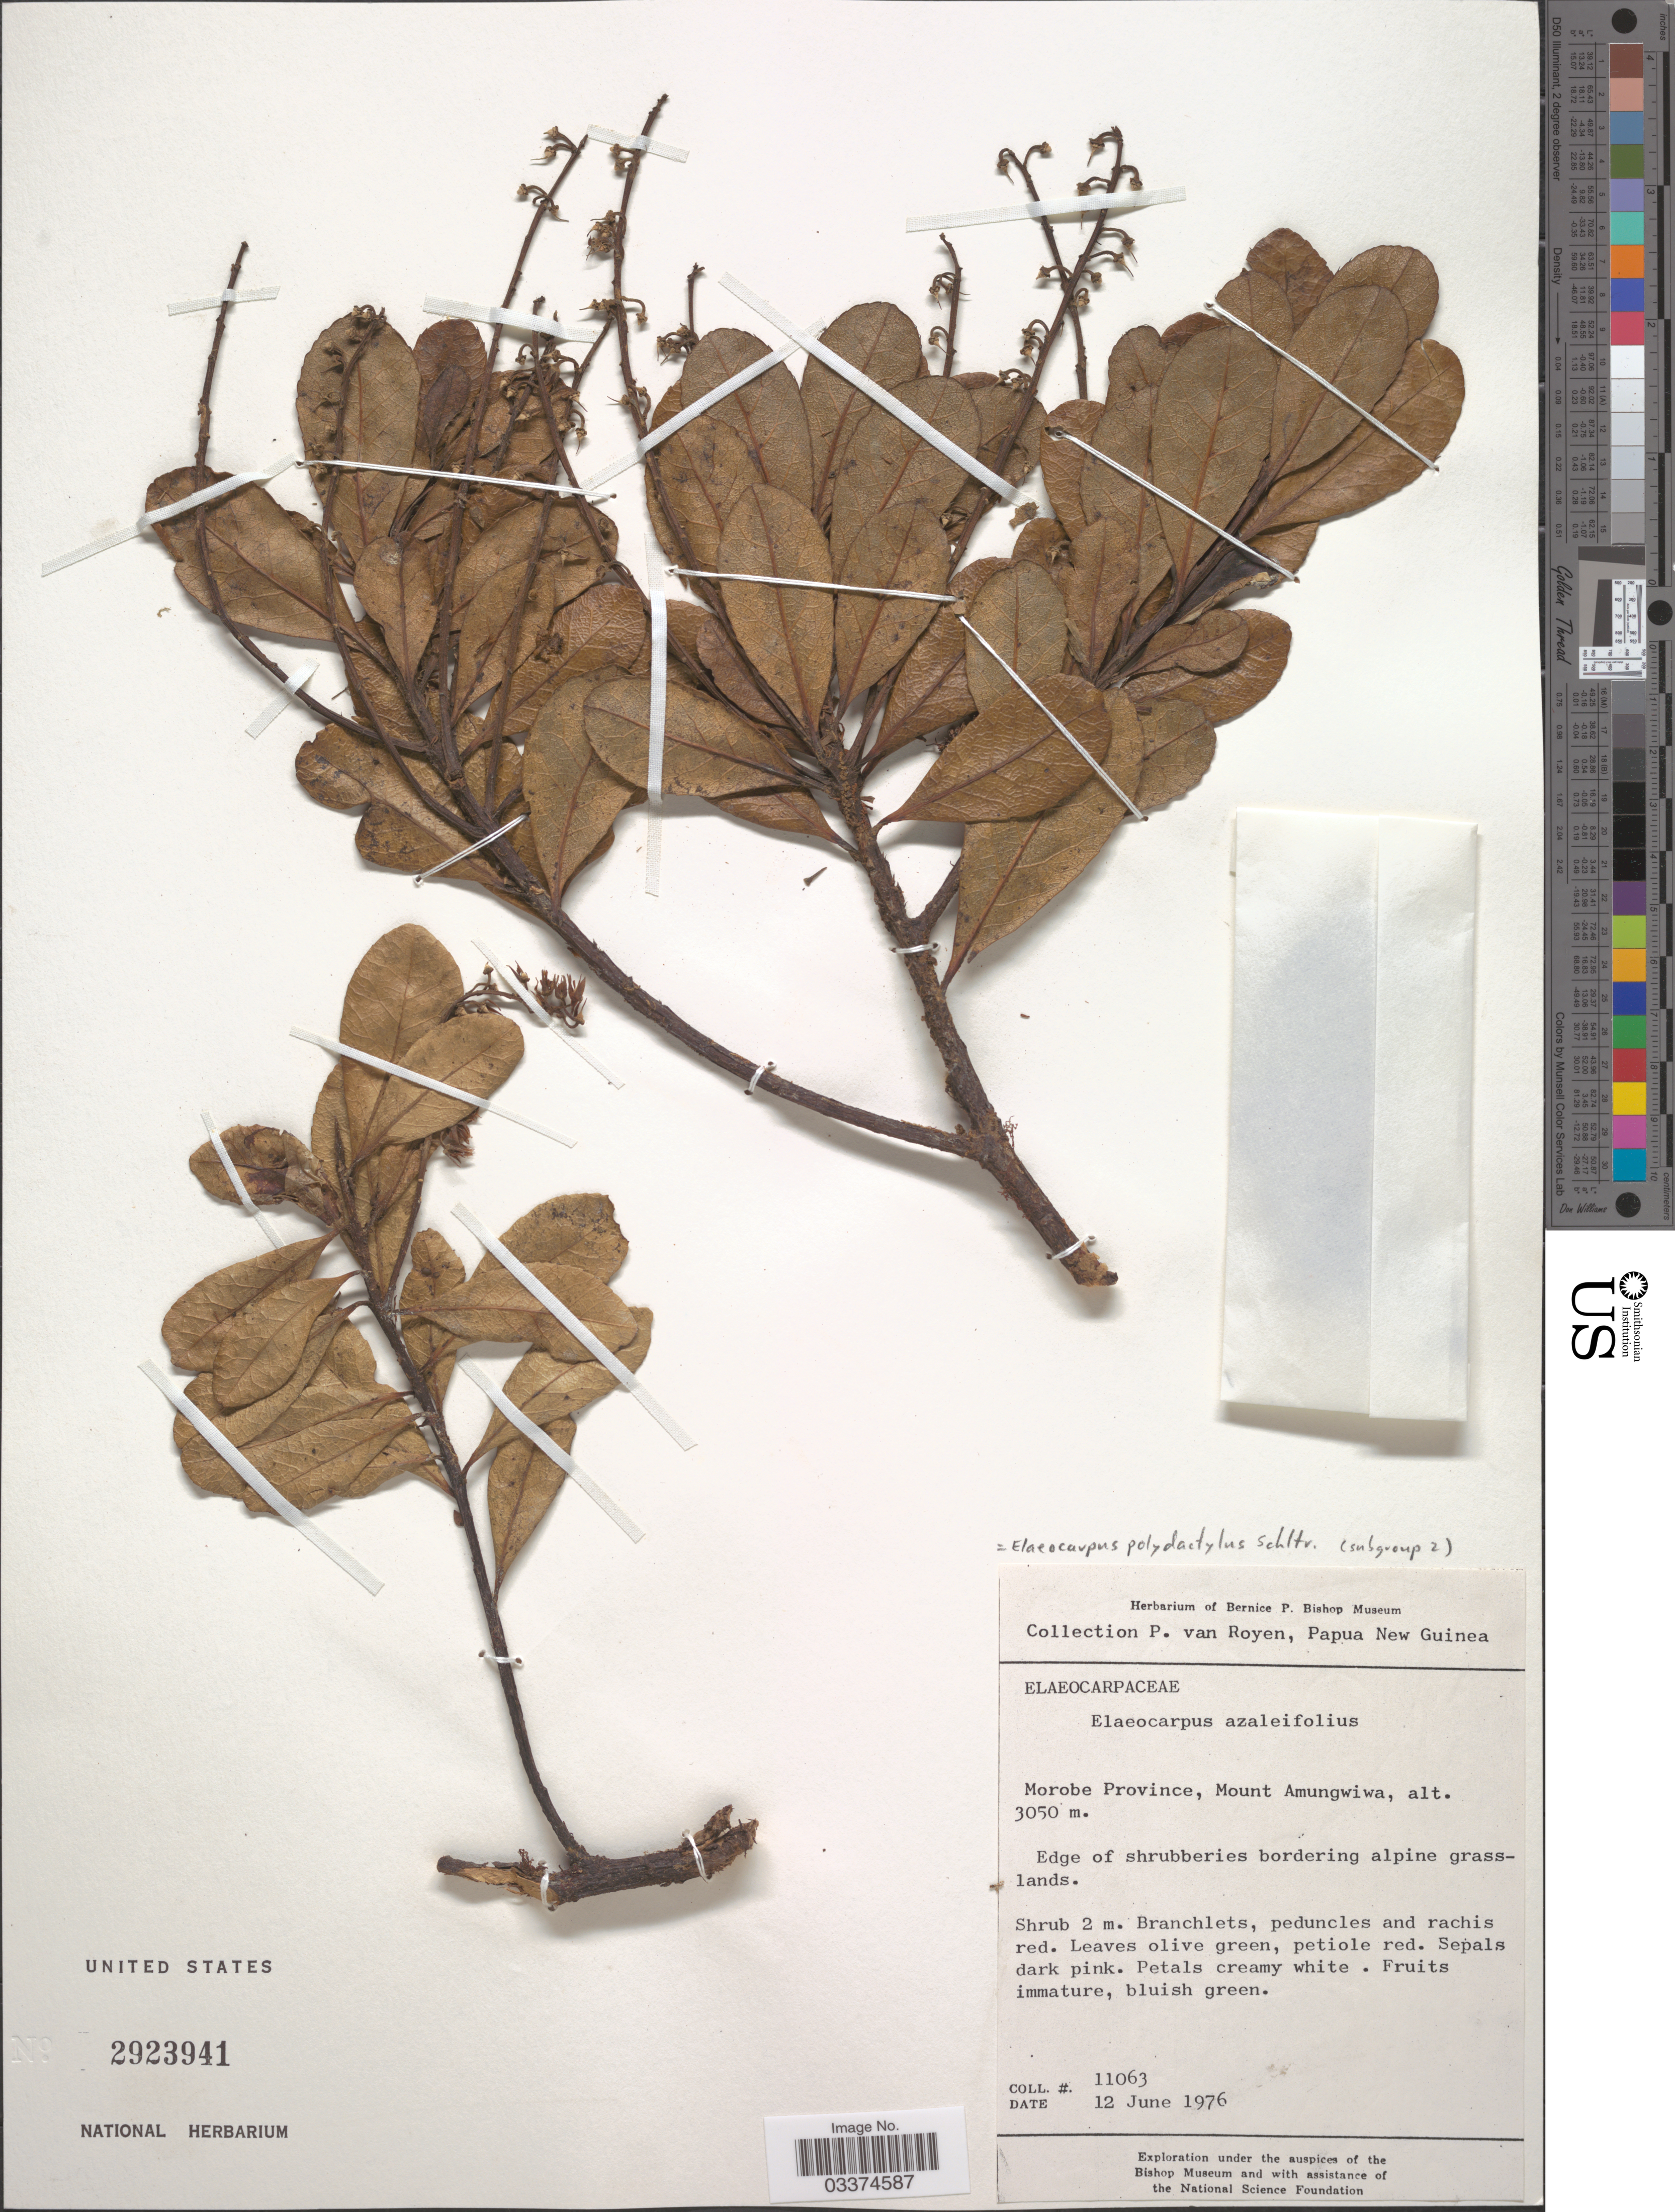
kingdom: Plantae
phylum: Tracheophyta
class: Magnoliopsida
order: Oxalidales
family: Elaeocarpaceae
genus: Elaeocarpus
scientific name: Elaeocarpus polydactylus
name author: Schltr.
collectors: P. van Royen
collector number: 11063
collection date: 1976-06-12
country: Papua New Guinea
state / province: Morobe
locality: Mount Amungwiwa.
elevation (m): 3050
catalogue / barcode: US 2923941